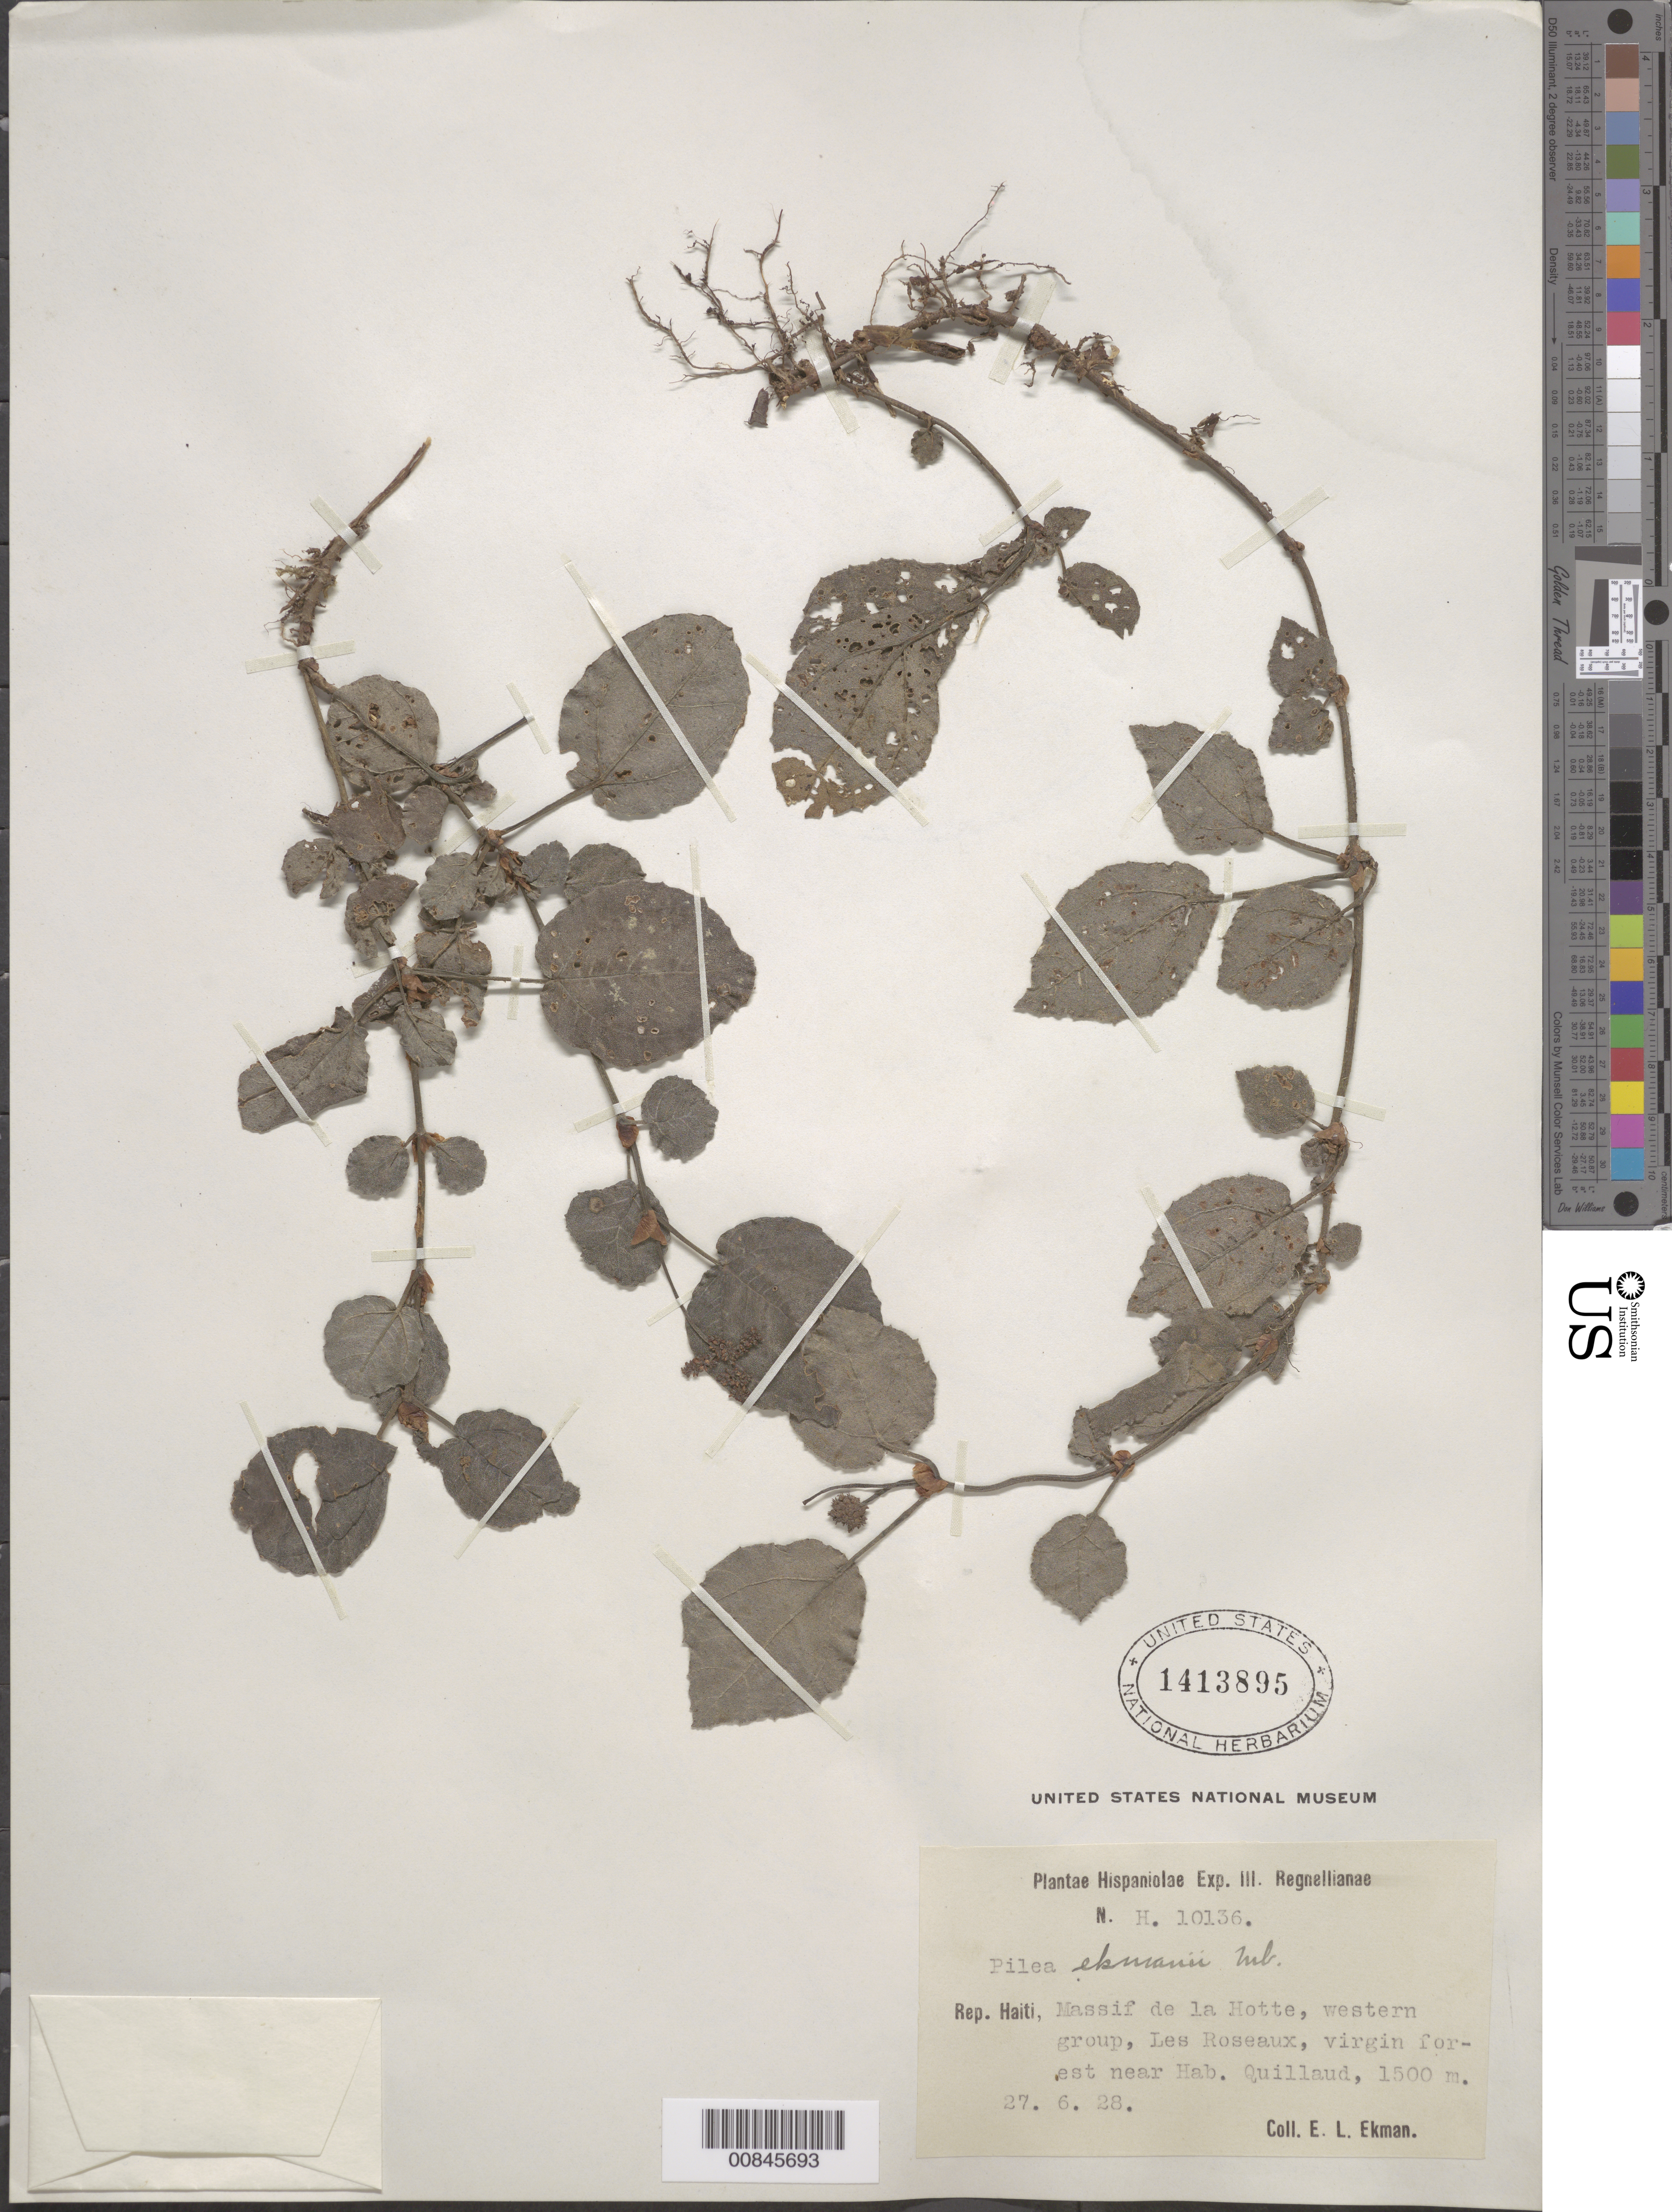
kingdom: Plantae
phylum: Tracheophyta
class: Magnoliopsida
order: Rosales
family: Urticaceae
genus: Pilea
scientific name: Pilea ekmanii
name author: Urb.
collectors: E. L. Ekman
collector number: H 10136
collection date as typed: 27 Jun 1928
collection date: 1928-06-27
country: Haiti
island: Hispaniola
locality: Massif de la Hotte, western group, Les Roseaux, virgin forest near Hab. Quillaud.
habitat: Virgin forest.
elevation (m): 1500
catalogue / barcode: US 1413895